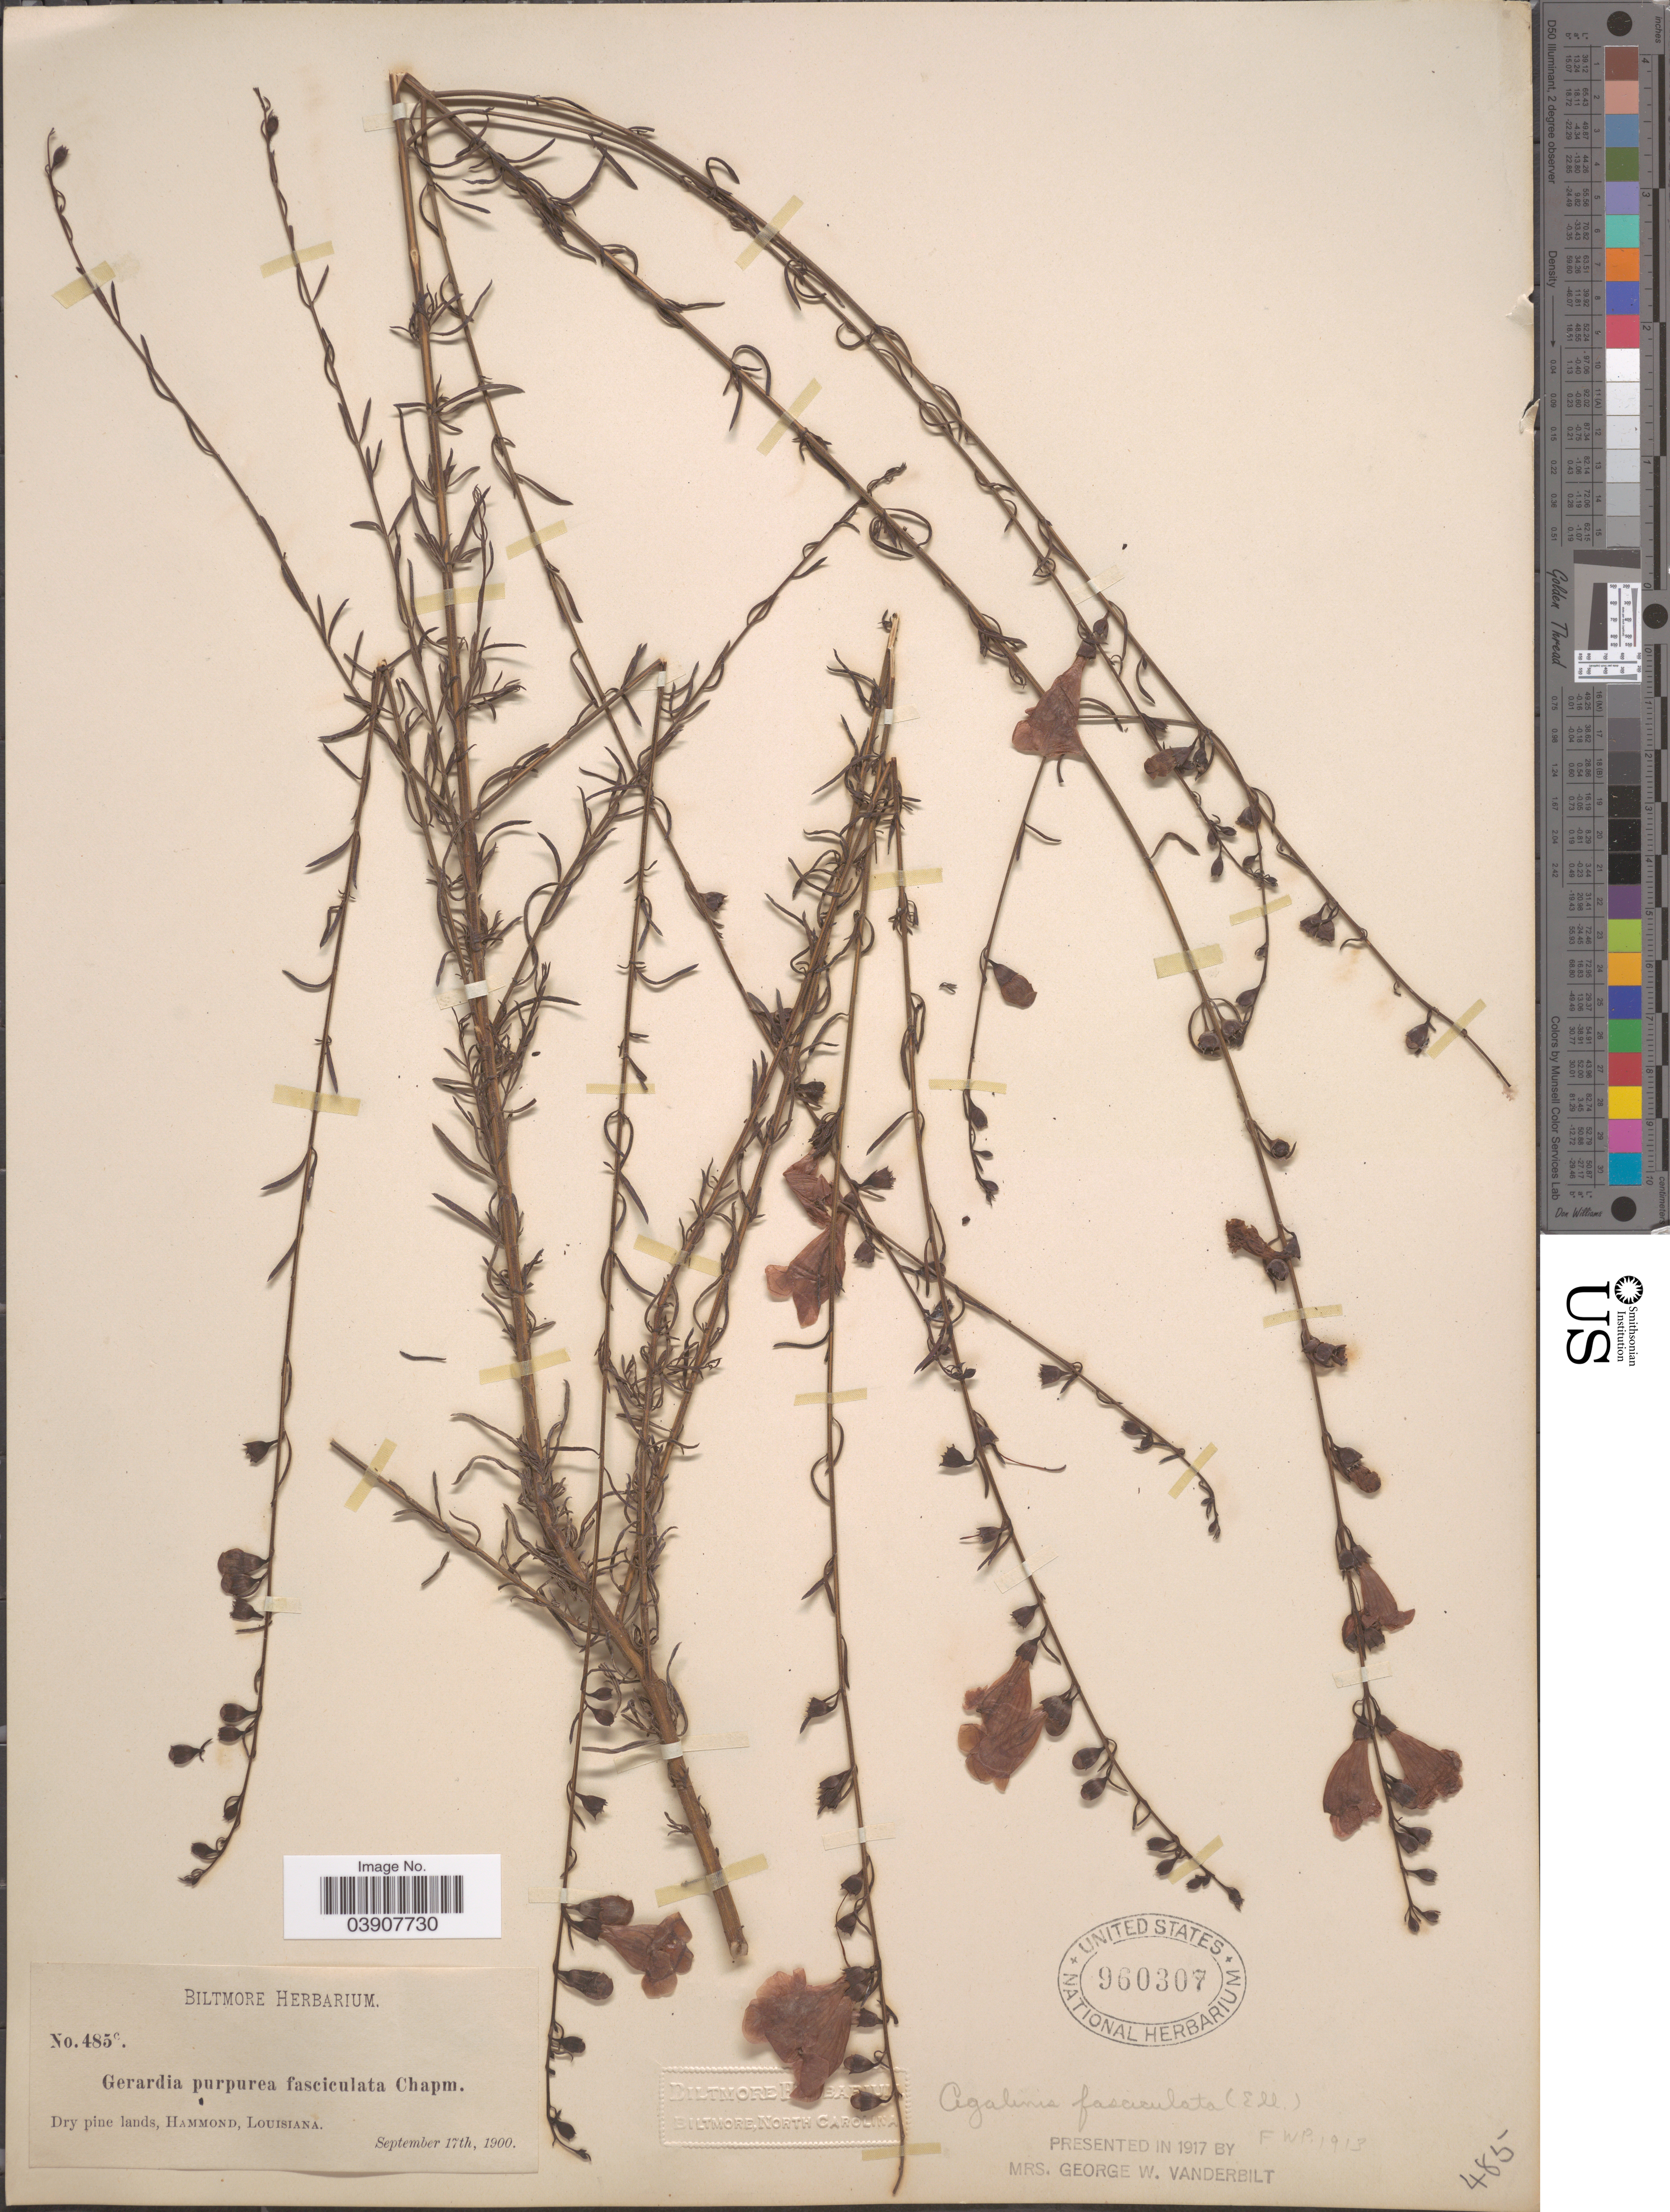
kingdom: Plantae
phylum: Tracheophyta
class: Magnoliopsida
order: Lamiales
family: Orobanchaceae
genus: Agalinis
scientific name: Agalinis fasciculata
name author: (Elliott) Raf.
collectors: ex herb. Biltmore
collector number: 485c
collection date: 1900-09-17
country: United States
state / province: Louisiana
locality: Hammond.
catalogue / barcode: US 960307